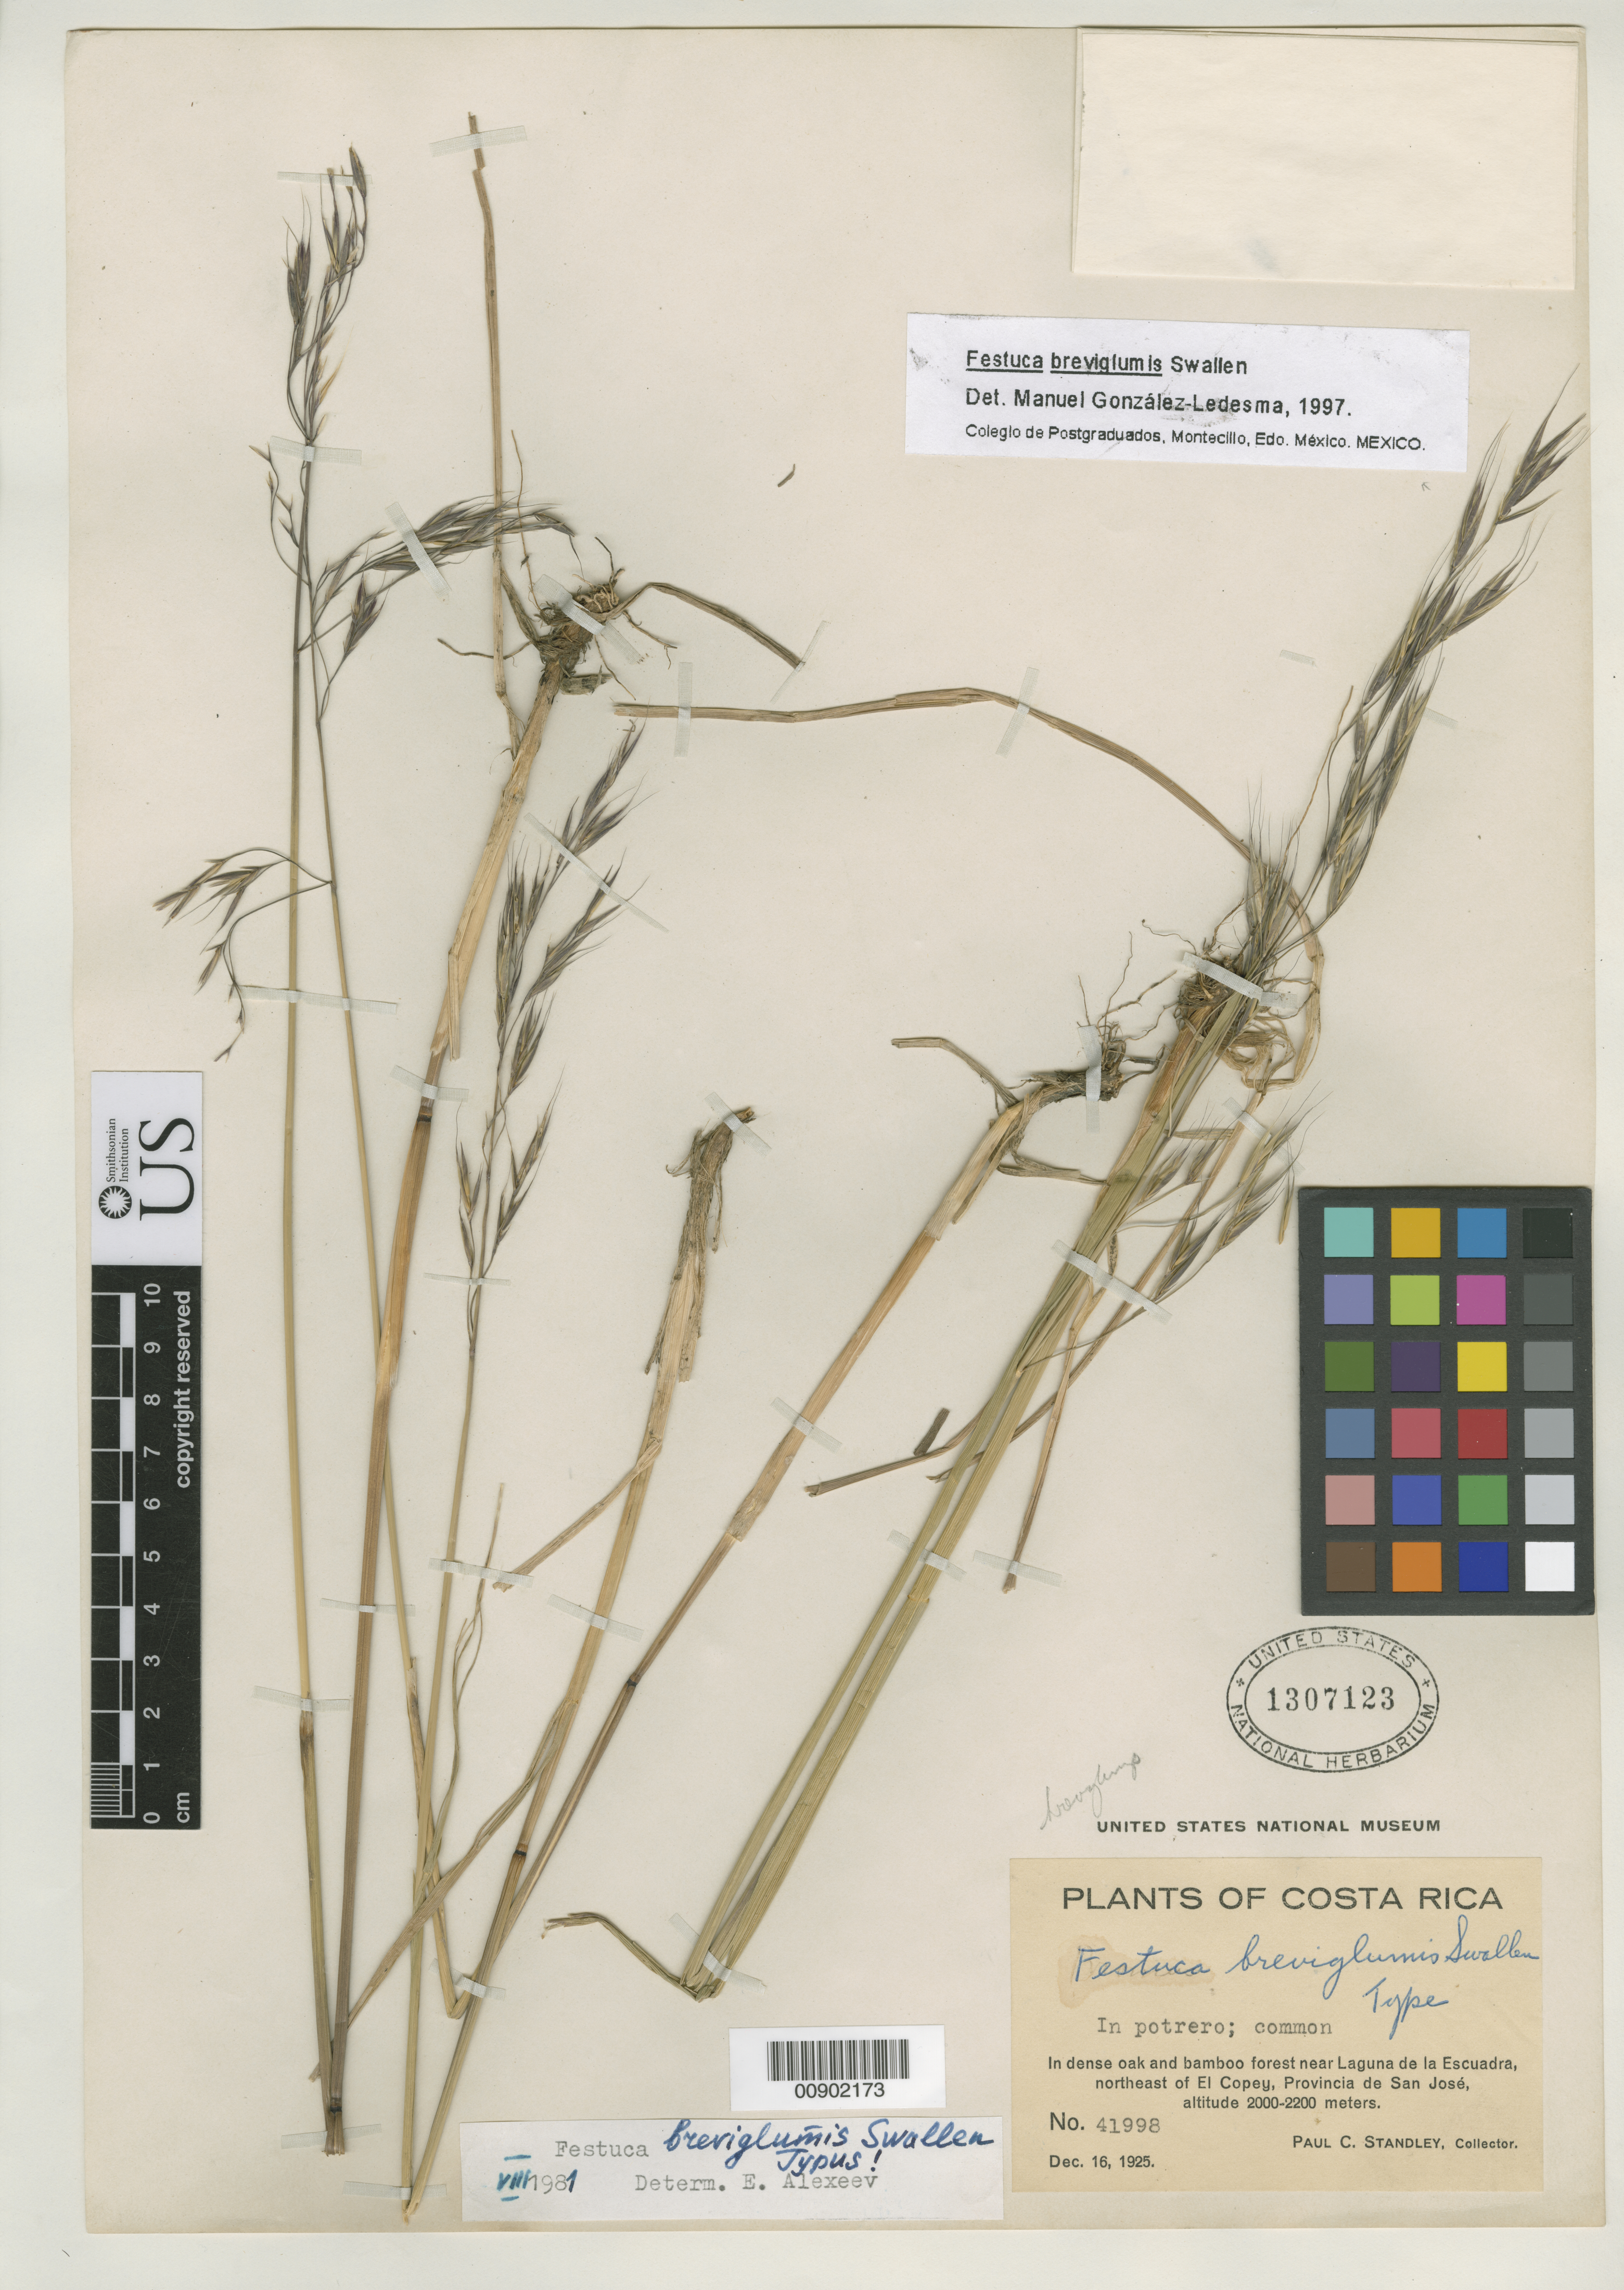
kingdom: Plantae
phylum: Tracheophyta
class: Liliopsida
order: Poales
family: Poaceae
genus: Festuca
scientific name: Festuca breviglumis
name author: Swallen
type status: Holotype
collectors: P. C. Standley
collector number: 41998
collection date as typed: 16 Dec 1925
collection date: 1925-12-16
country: Costa Rica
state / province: San José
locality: Near Laguna de La Escuadra.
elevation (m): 2000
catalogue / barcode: US 1307123